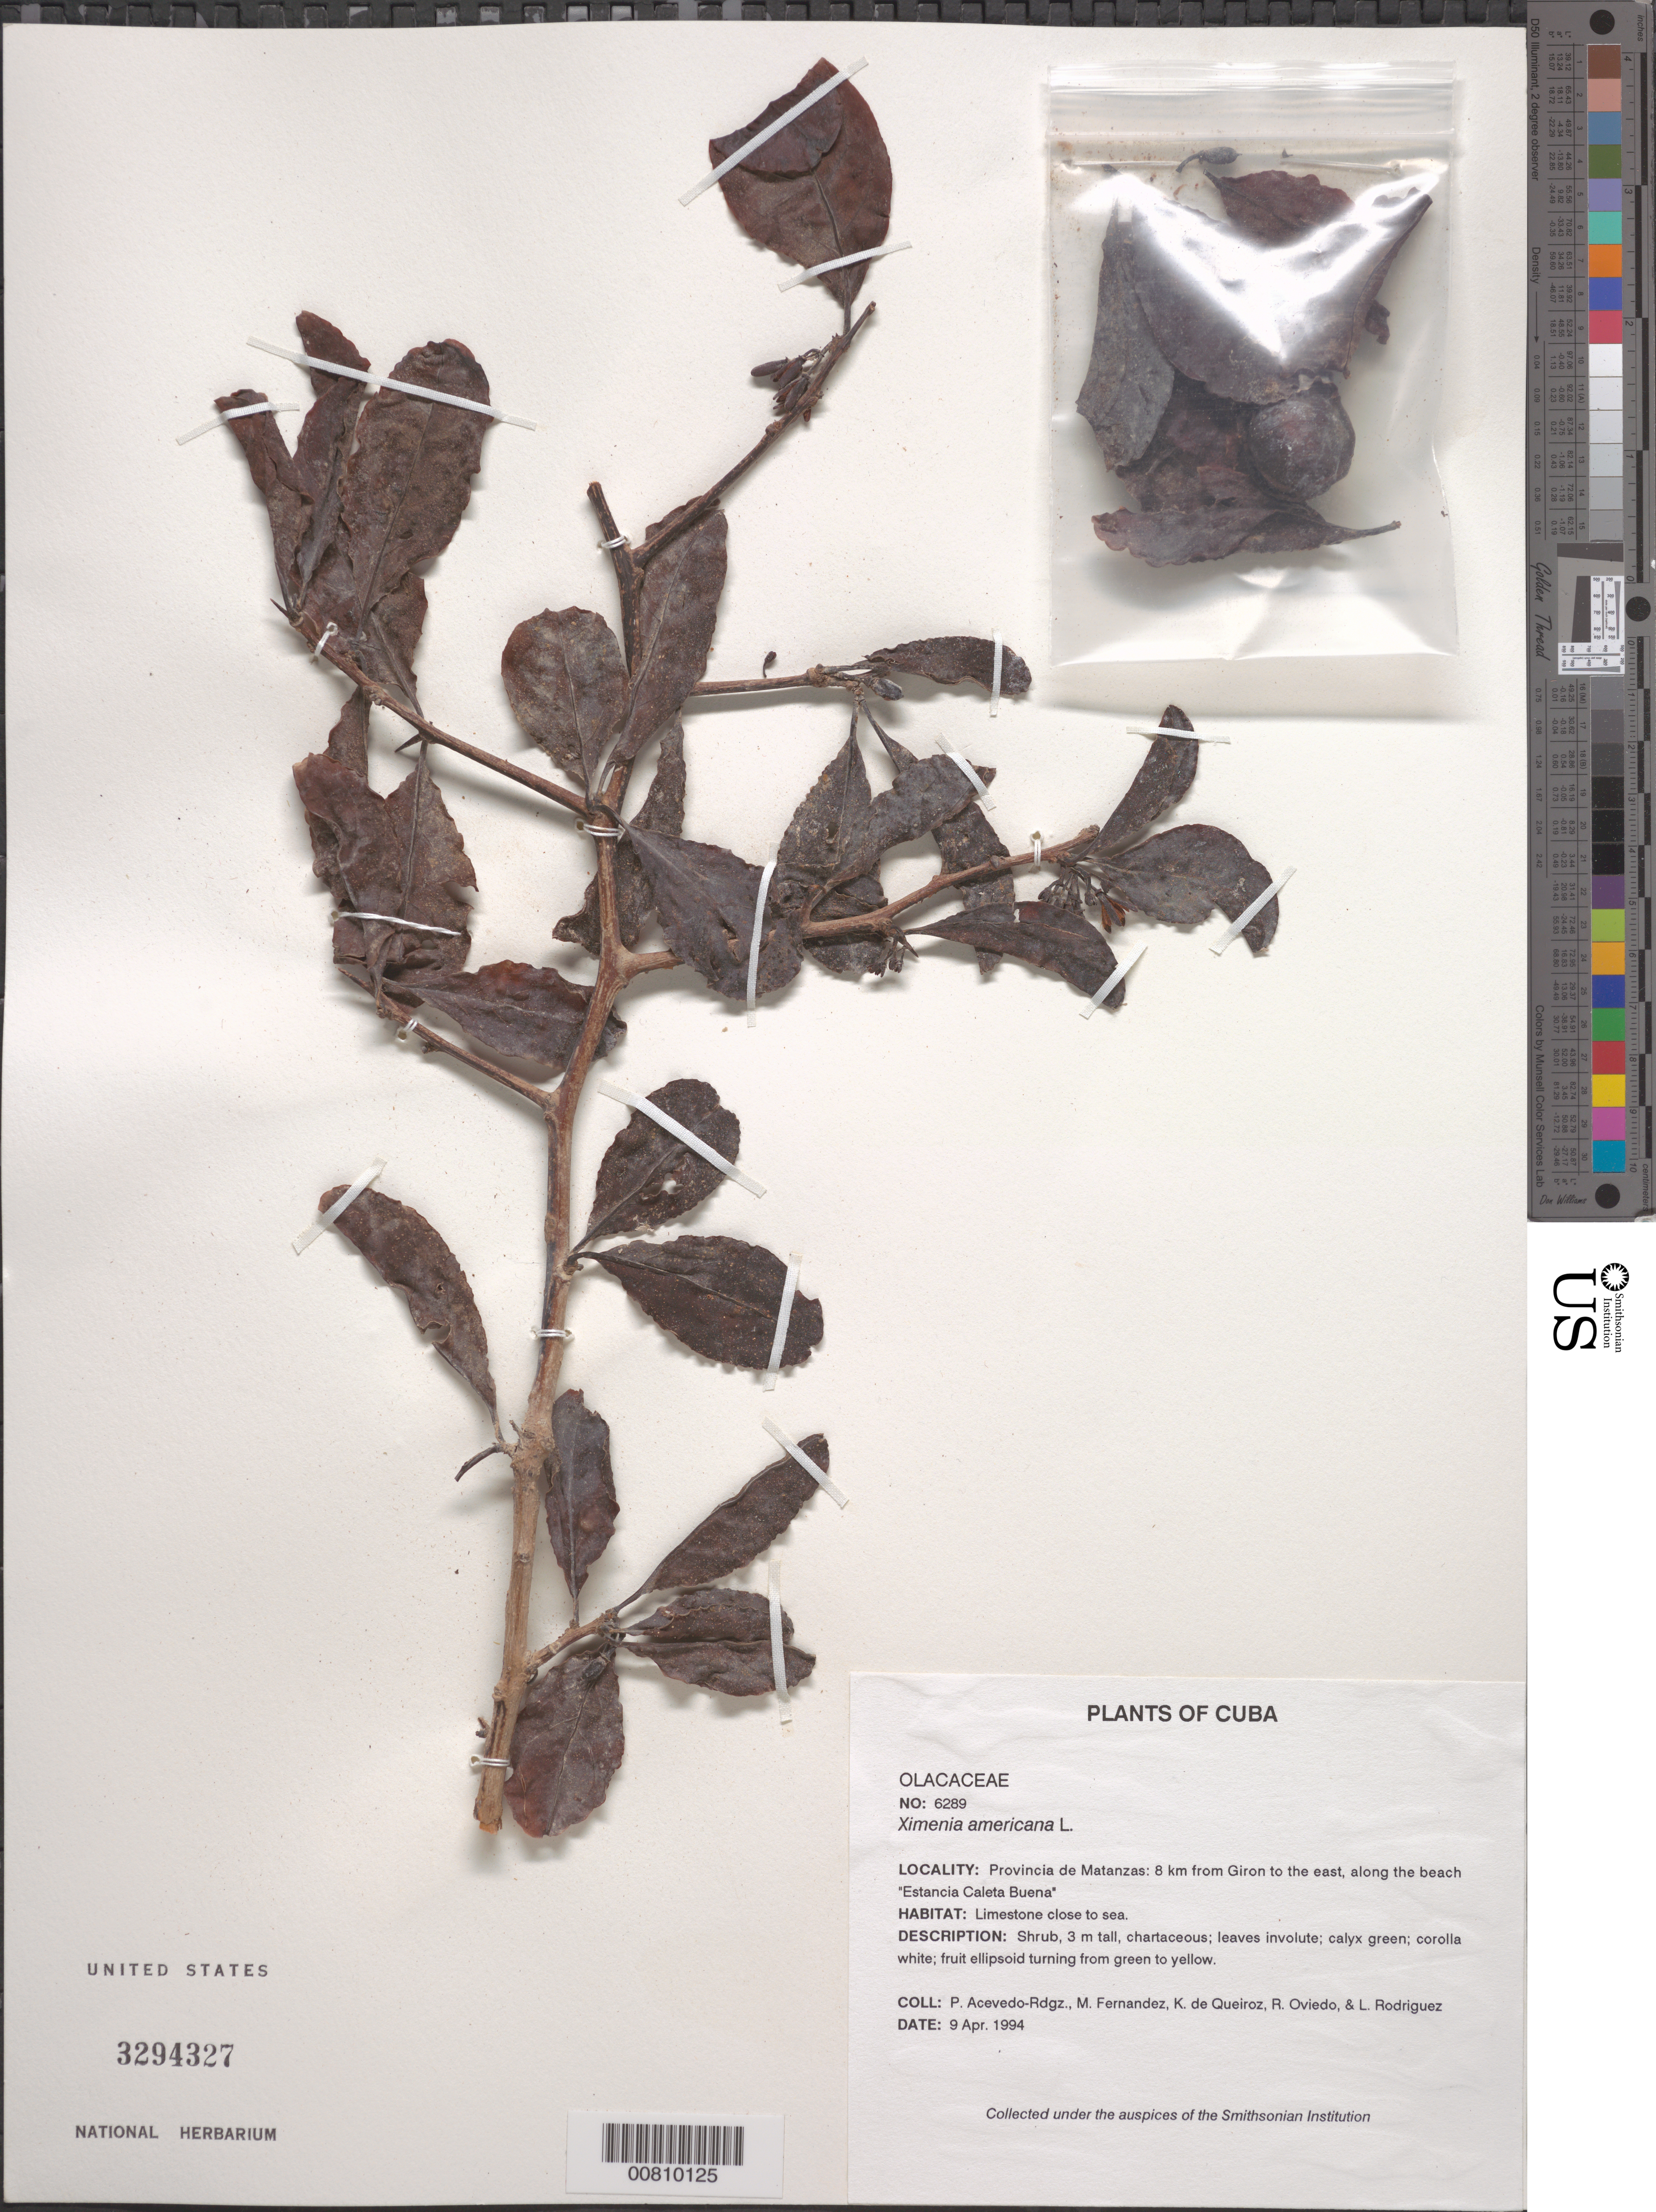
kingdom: Plantae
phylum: Tracheophyta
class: Magnoliopsida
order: Santalales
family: Ximeniaceae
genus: Ximenia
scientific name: Ximenia americana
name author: L.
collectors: P. Acevedo-Rodr., M. Fernández, K. De Queiroz, R. Oviedo & L. Rodriguez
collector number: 6289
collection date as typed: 09 Apr 1994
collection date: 1994-04-09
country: Cuba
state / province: Matanzas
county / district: Municipio de Ciénaga de Zapata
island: Cuba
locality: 8 km from Giron to the east, along the beach "Estancia Caleta Buena"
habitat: Limestone close to sea.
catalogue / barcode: US 3294327